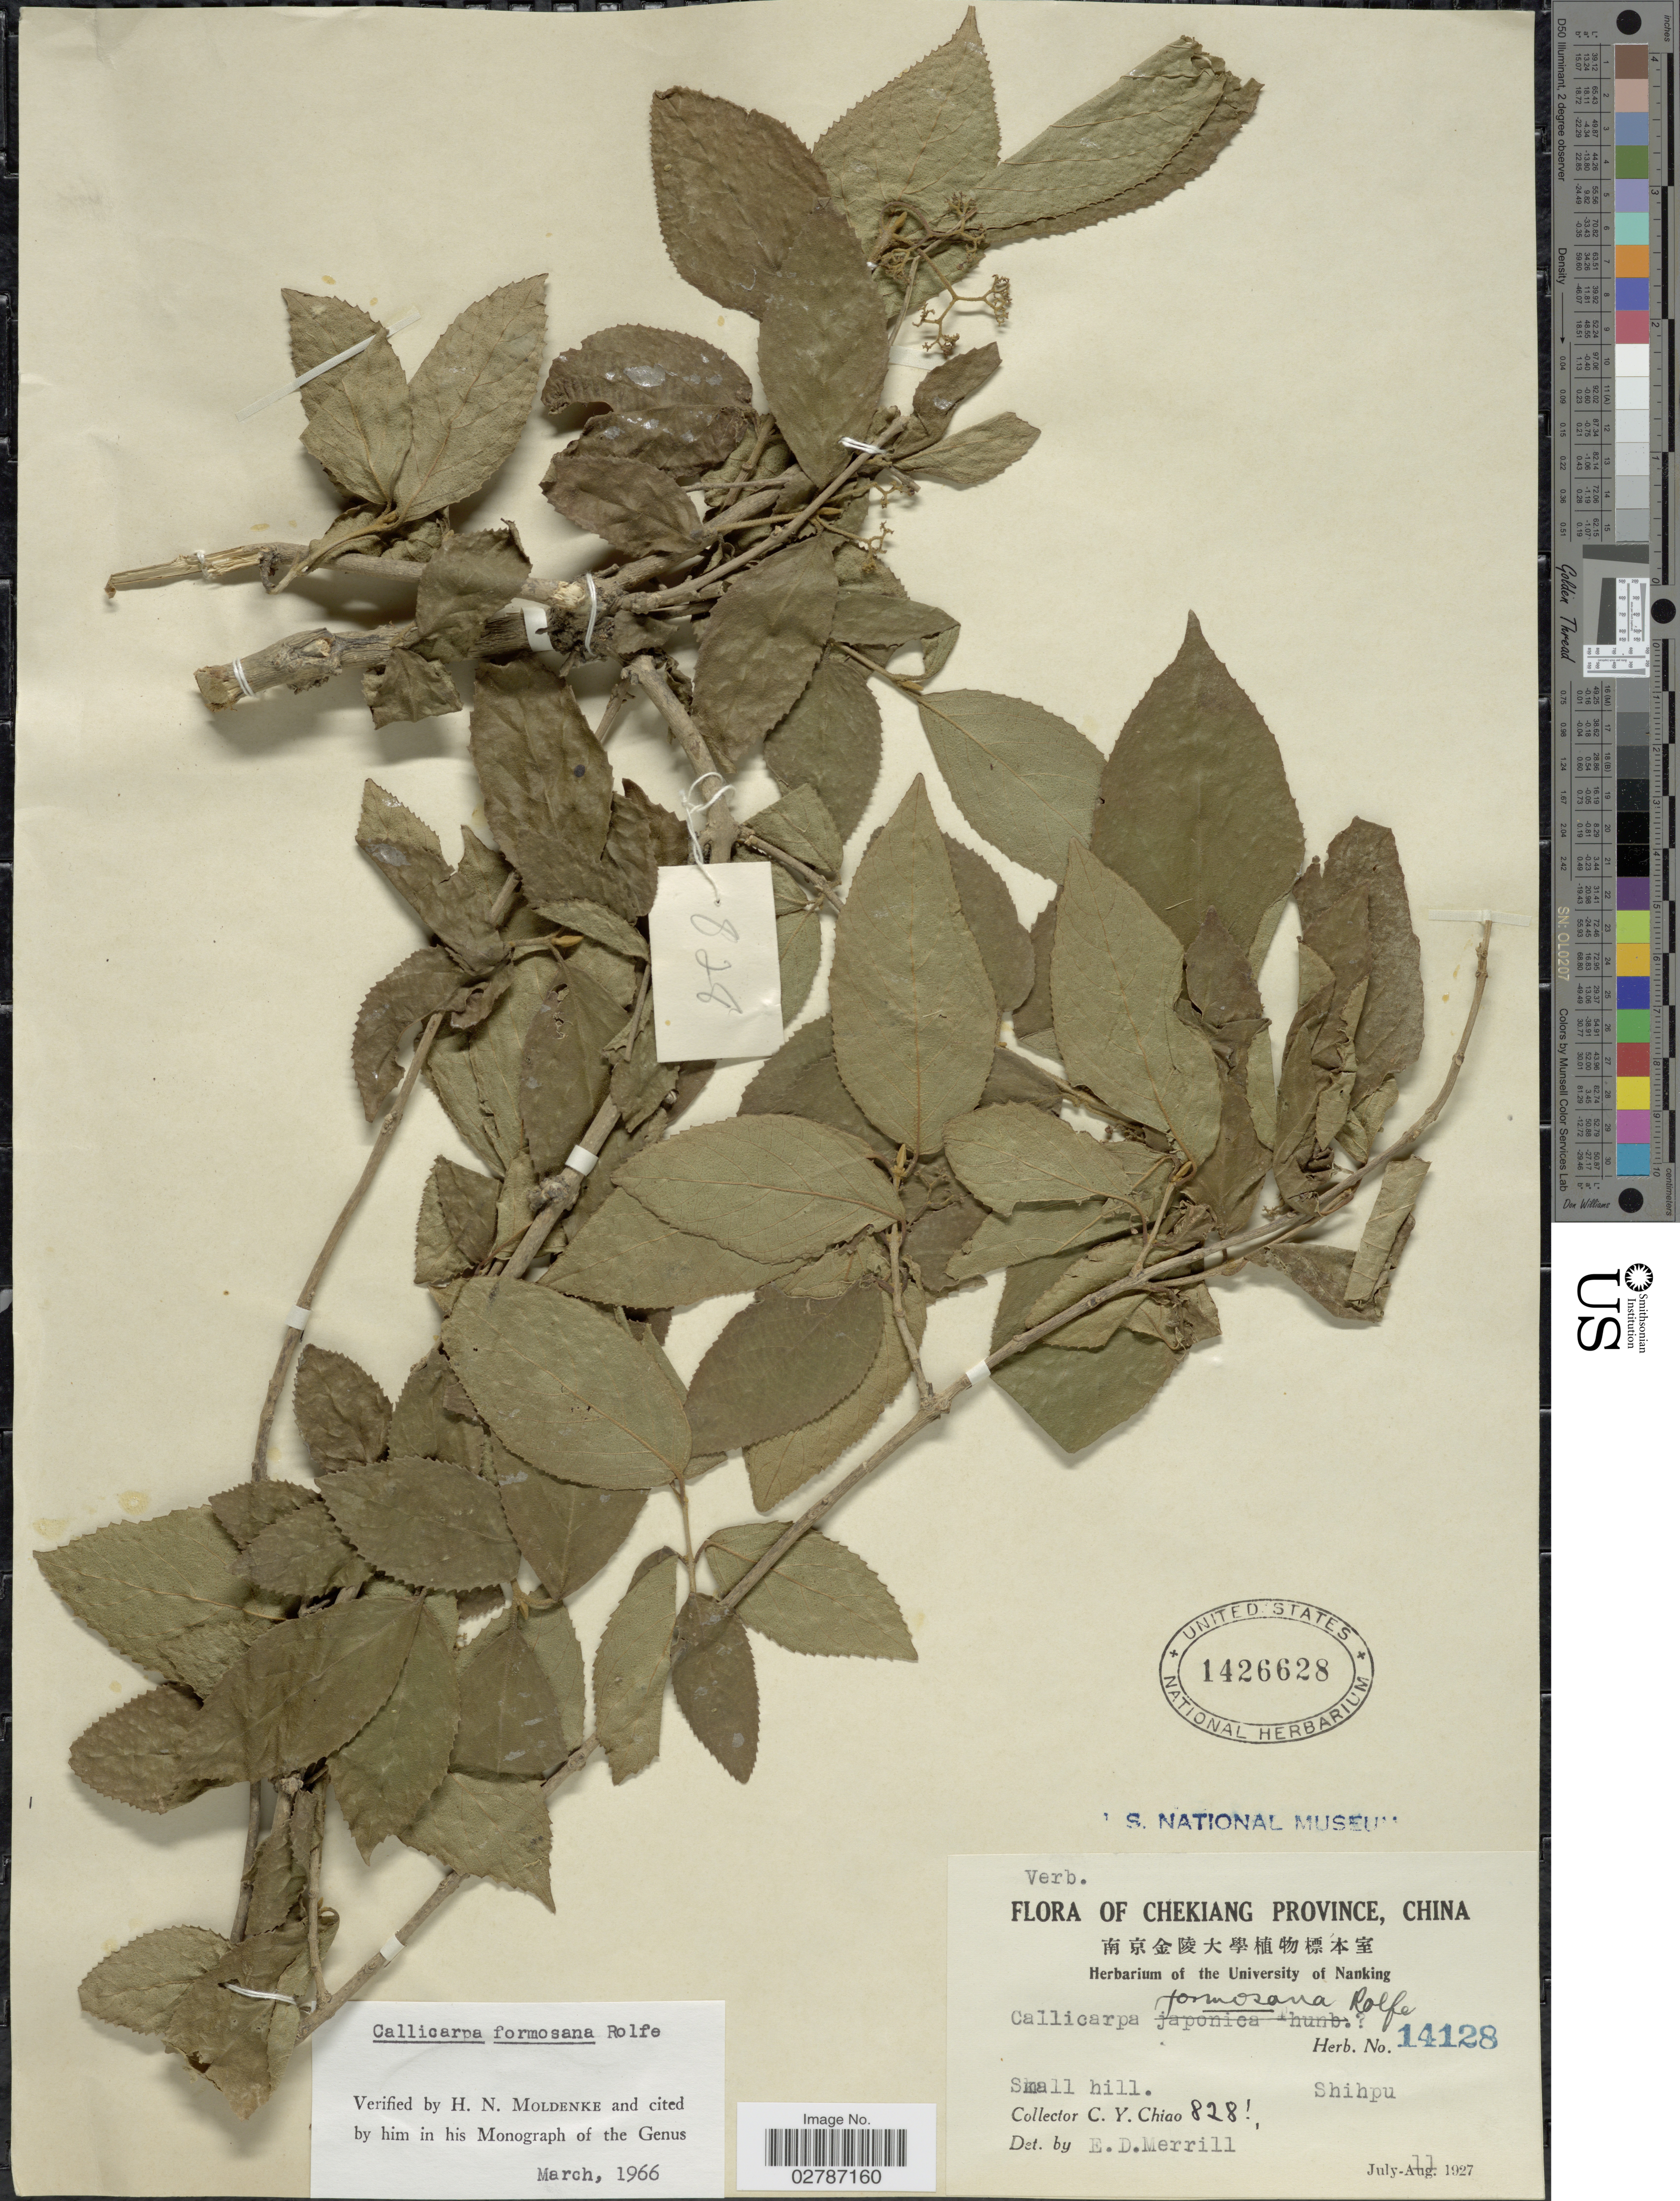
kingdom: Plantae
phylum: Tracheophyta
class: Magnoliopsida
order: Lamiales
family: Lamiaceae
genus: Callicarpa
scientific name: Callicarpa formosana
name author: Rolfe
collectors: C. Y. Chiao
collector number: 8281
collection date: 1927-08-11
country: China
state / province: Zhejiang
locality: Chekiang Province. Shihpu.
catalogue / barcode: US 1426628